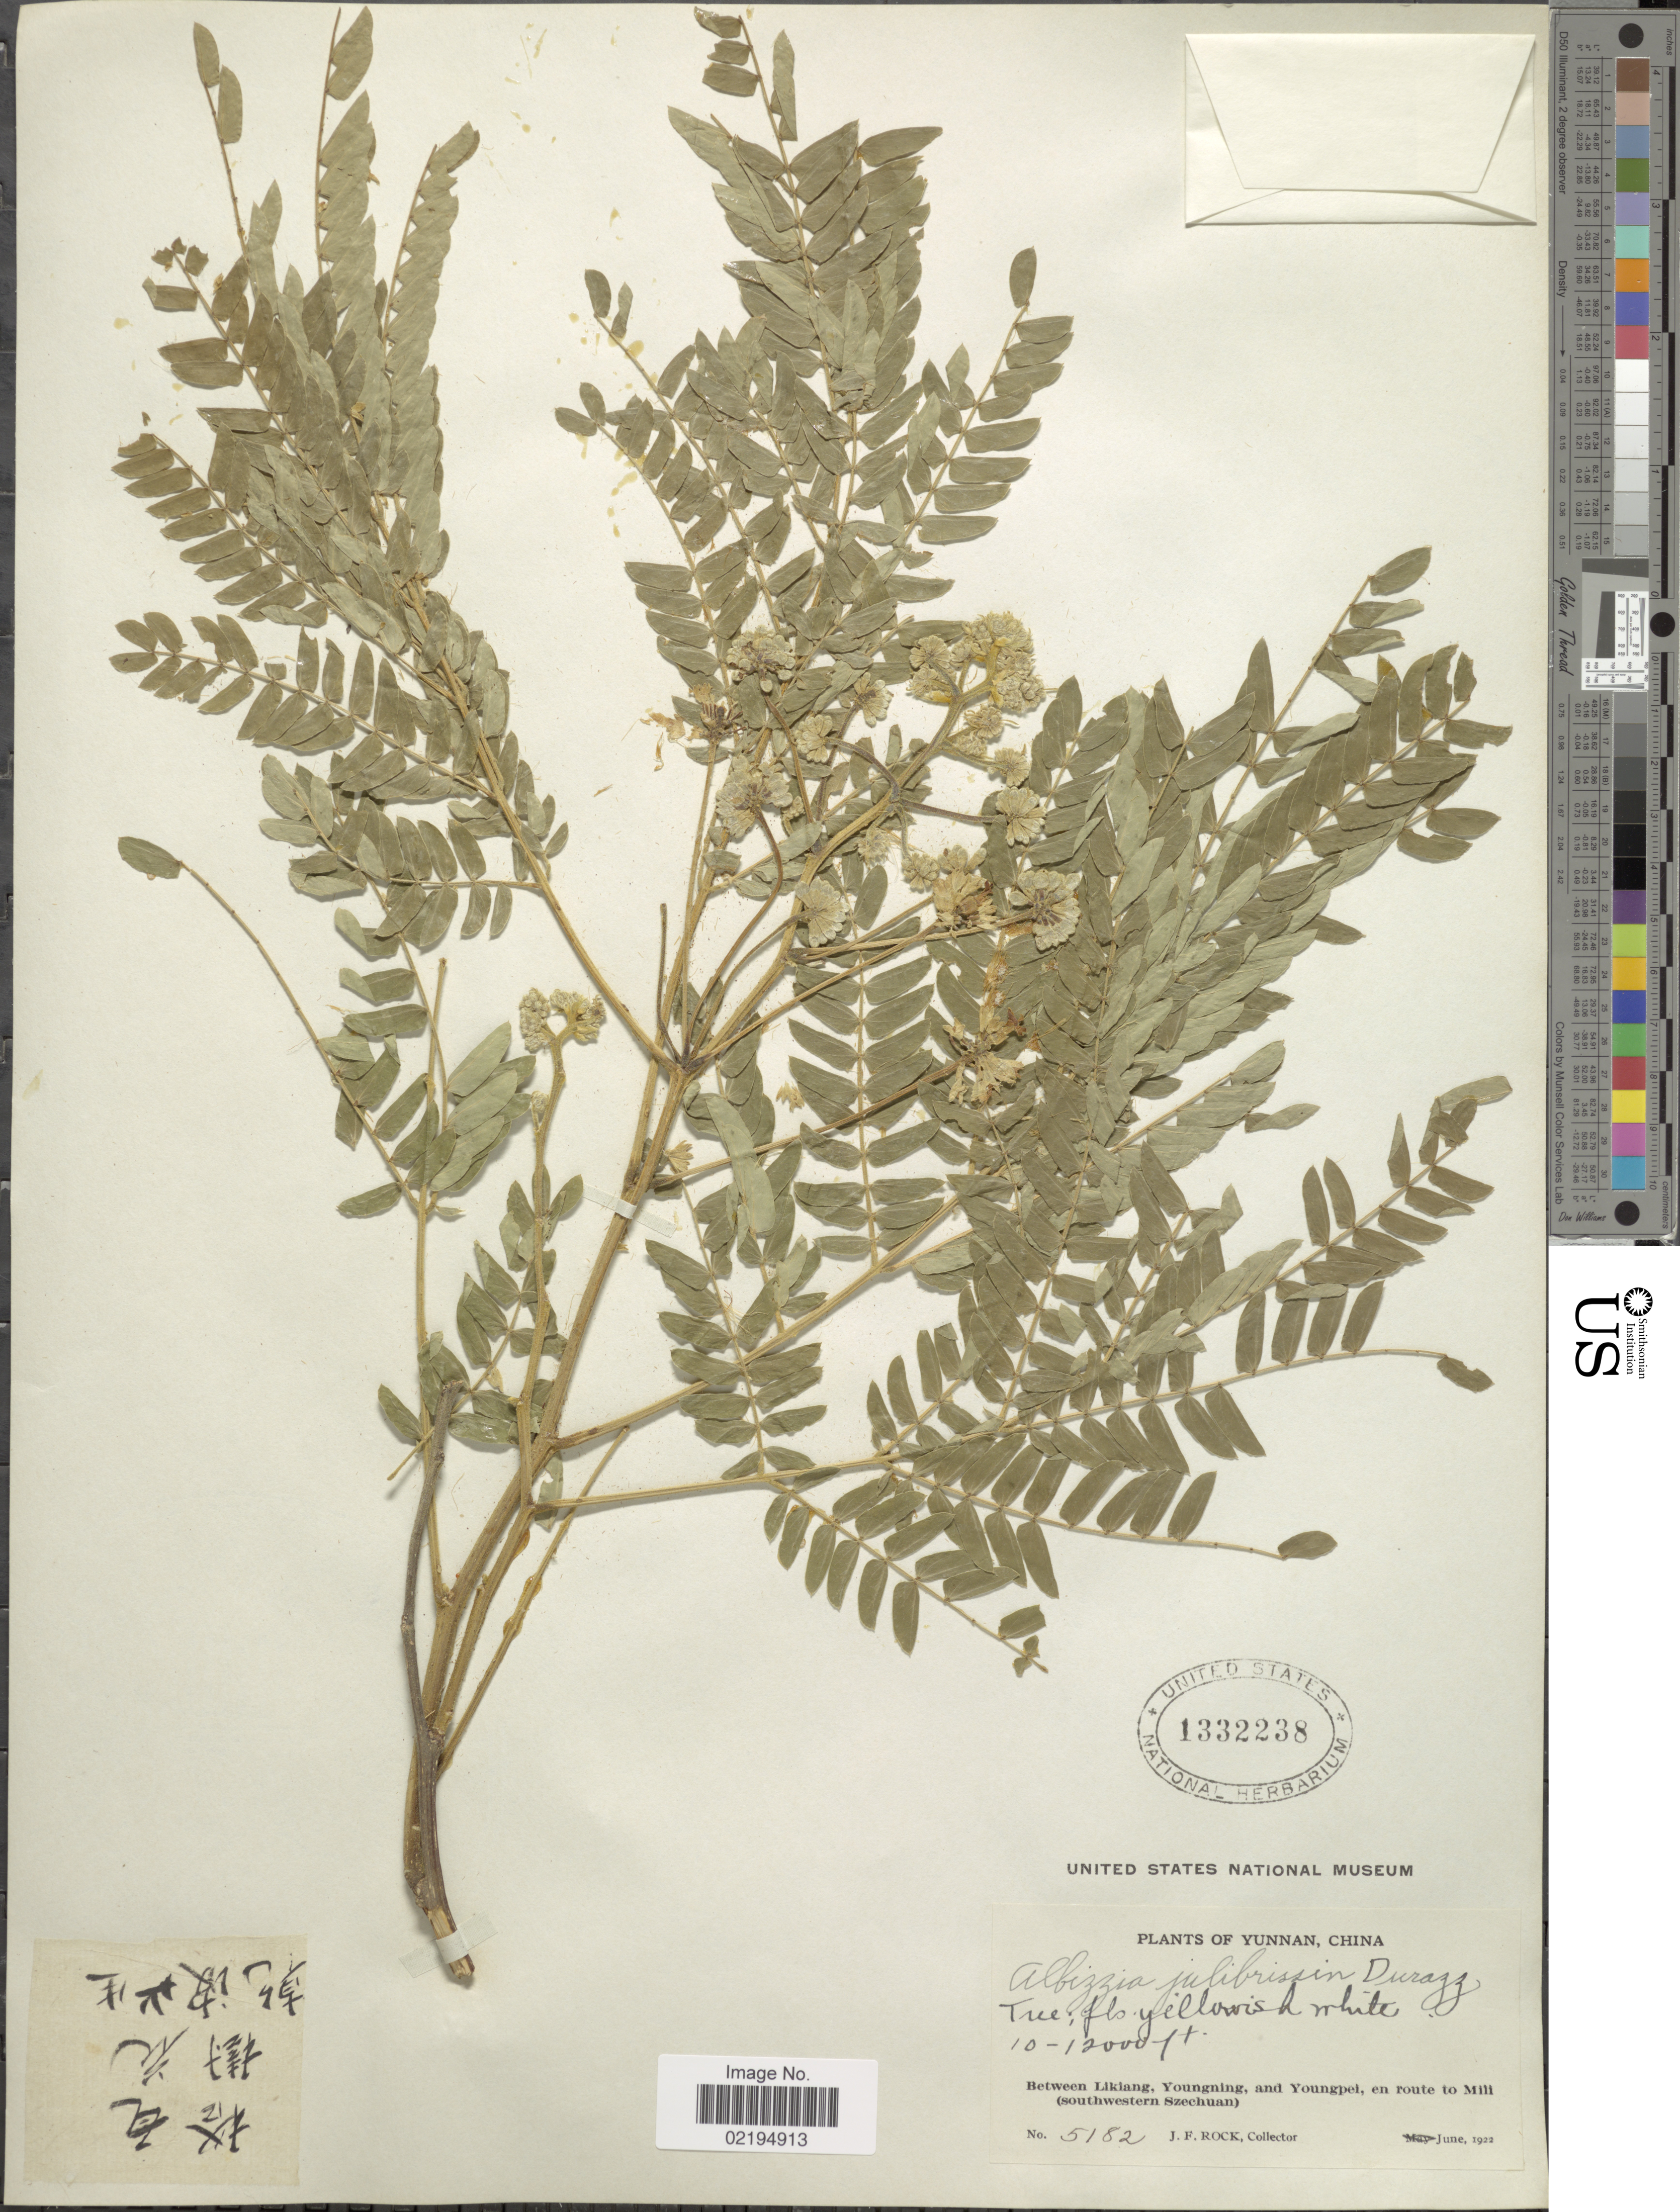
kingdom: Plantae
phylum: Tracheophyta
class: Magnoliopsida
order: Fabales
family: Fabaceae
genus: Albizia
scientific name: Albizia julibrissin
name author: Durazz.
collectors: J. Rock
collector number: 5182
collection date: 1922-06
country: China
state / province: Yunnan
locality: Between Likiang, Youngning, and Youngpei, en route to Mili (southwestern Szechuan).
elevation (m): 3048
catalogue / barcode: US 1332238